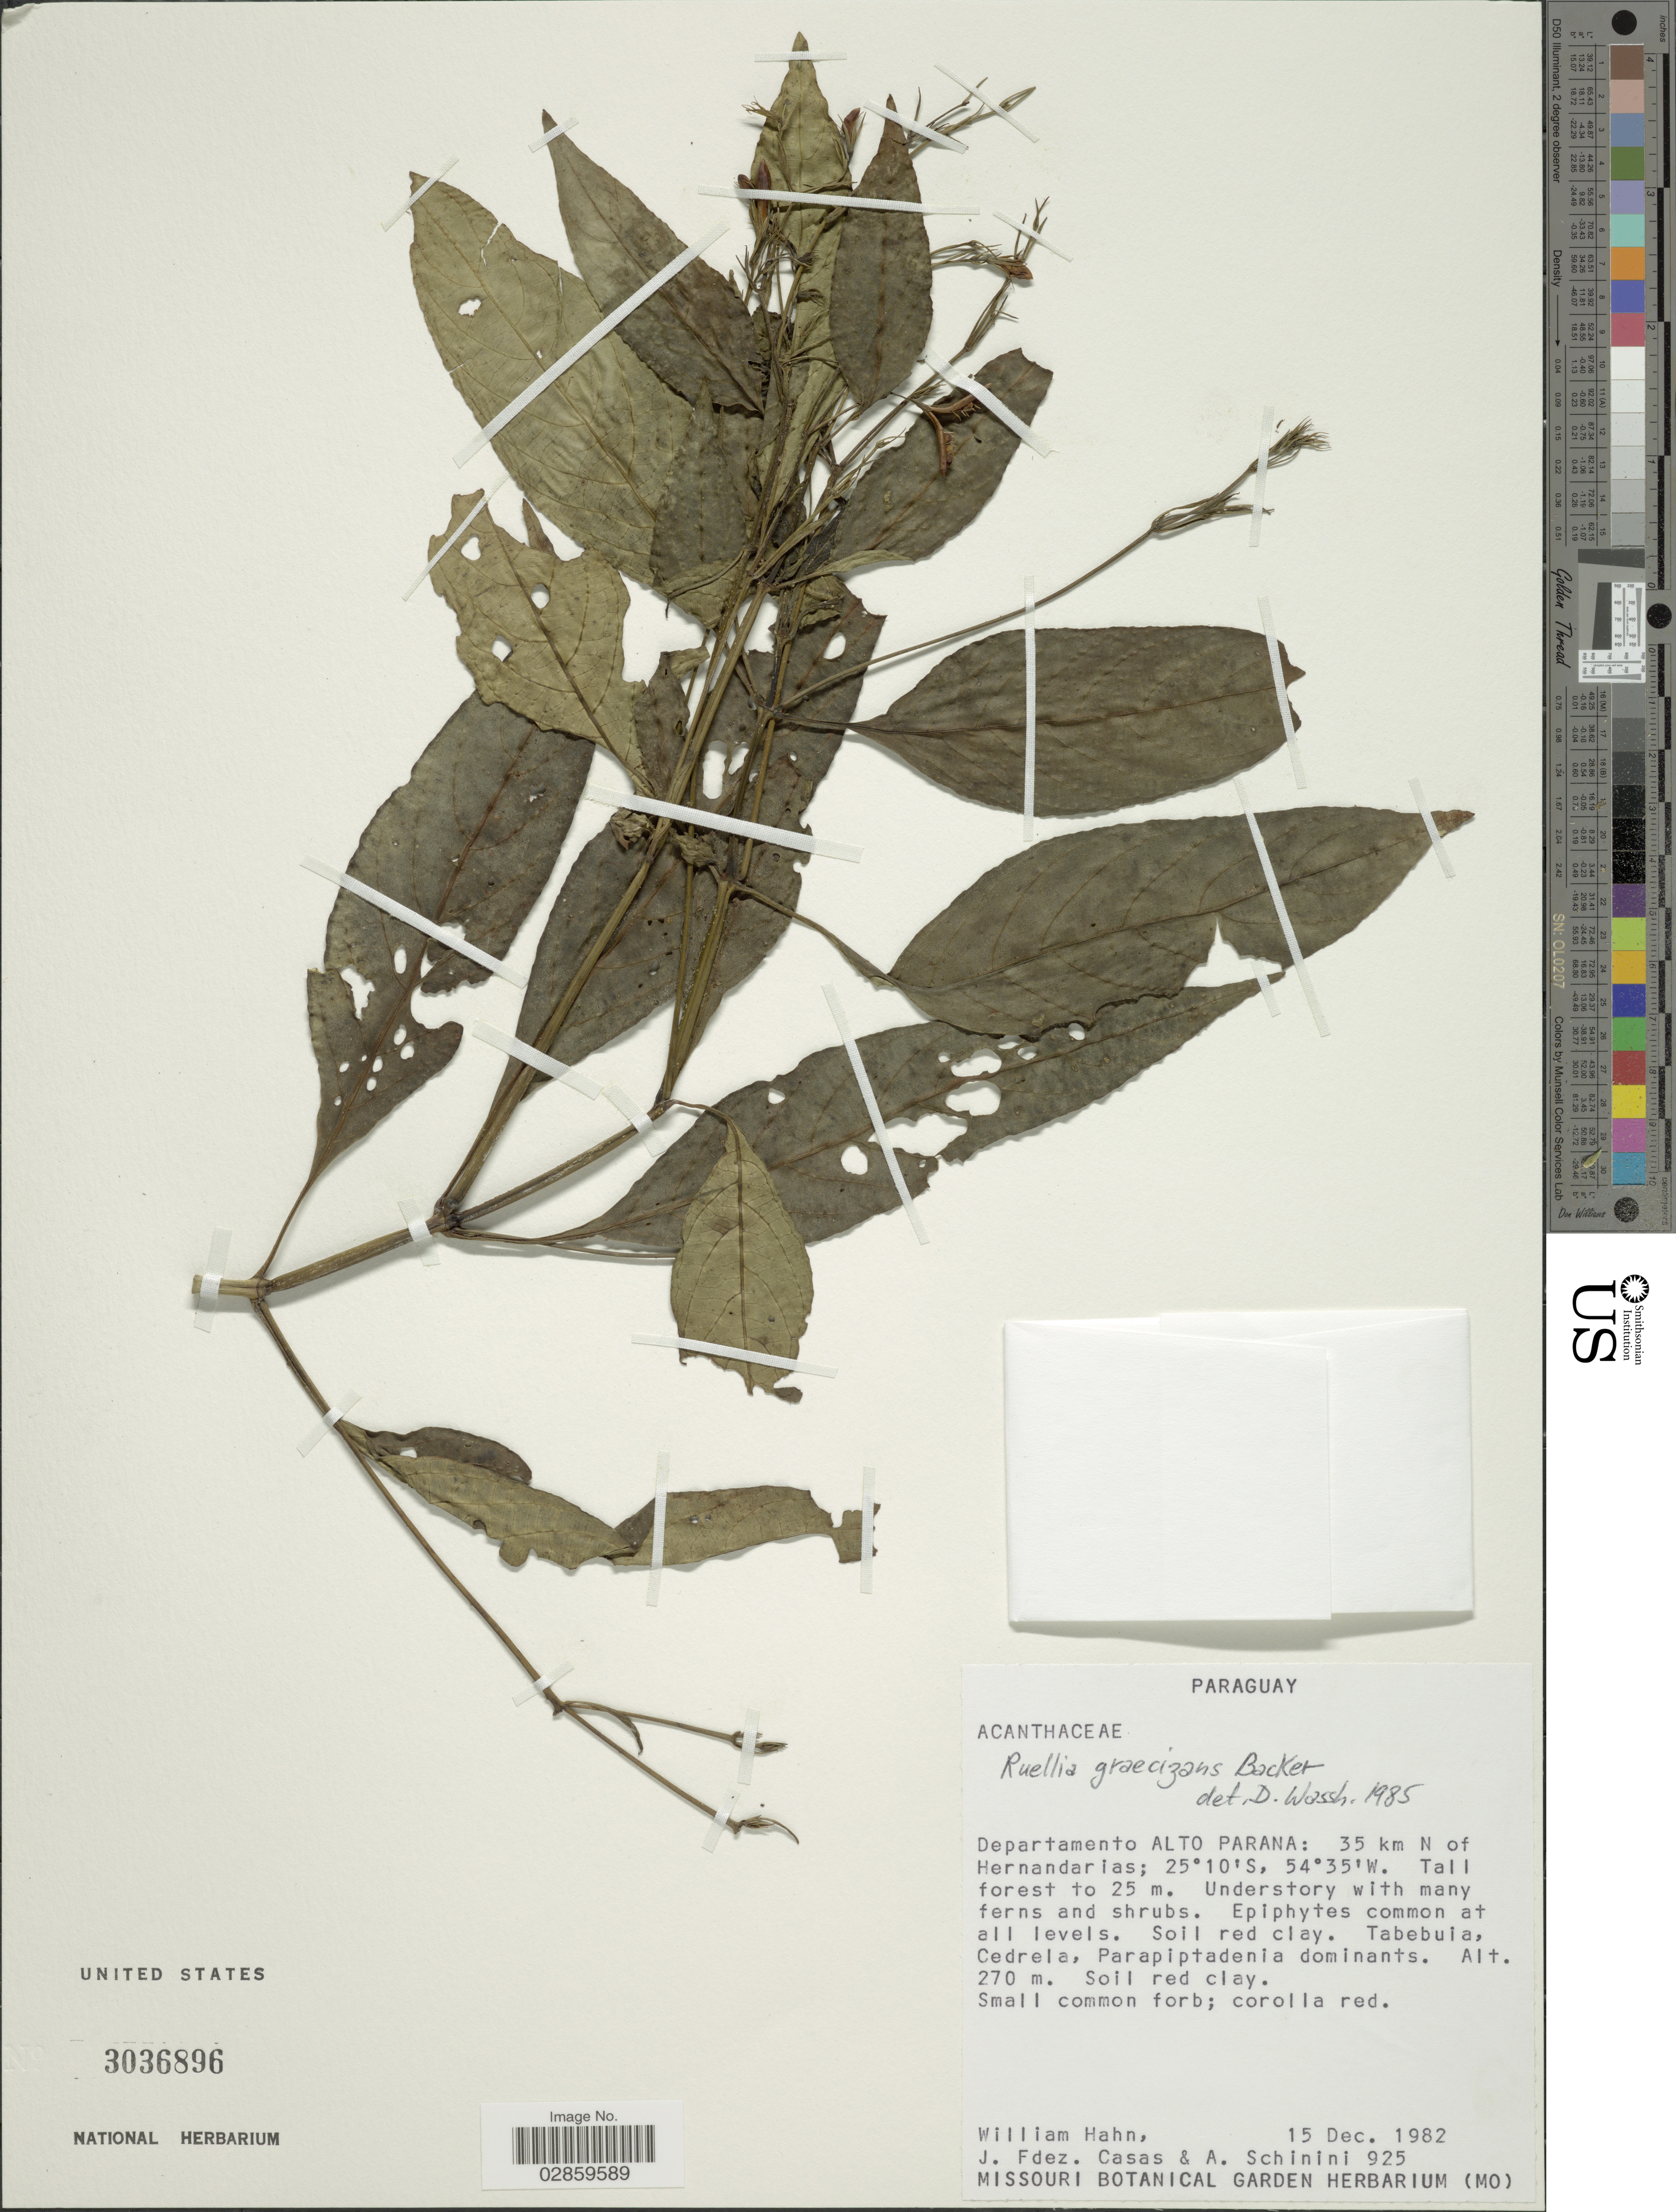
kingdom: Plantae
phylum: Tracheophyta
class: Magnoliopsida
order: Lamiales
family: Acanthaceae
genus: Ruellia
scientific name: Ruellia brevifolia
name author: (Pohl) C. Ezcurra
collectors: W. Hahn, J. Casas & A. Schinini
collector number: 925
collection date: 1982-12-15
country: Paraguay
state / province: Alto Parana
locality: Departamento Alto Parana: 35 km N of Hernandarias.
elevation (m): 270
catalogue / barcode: US 3036896